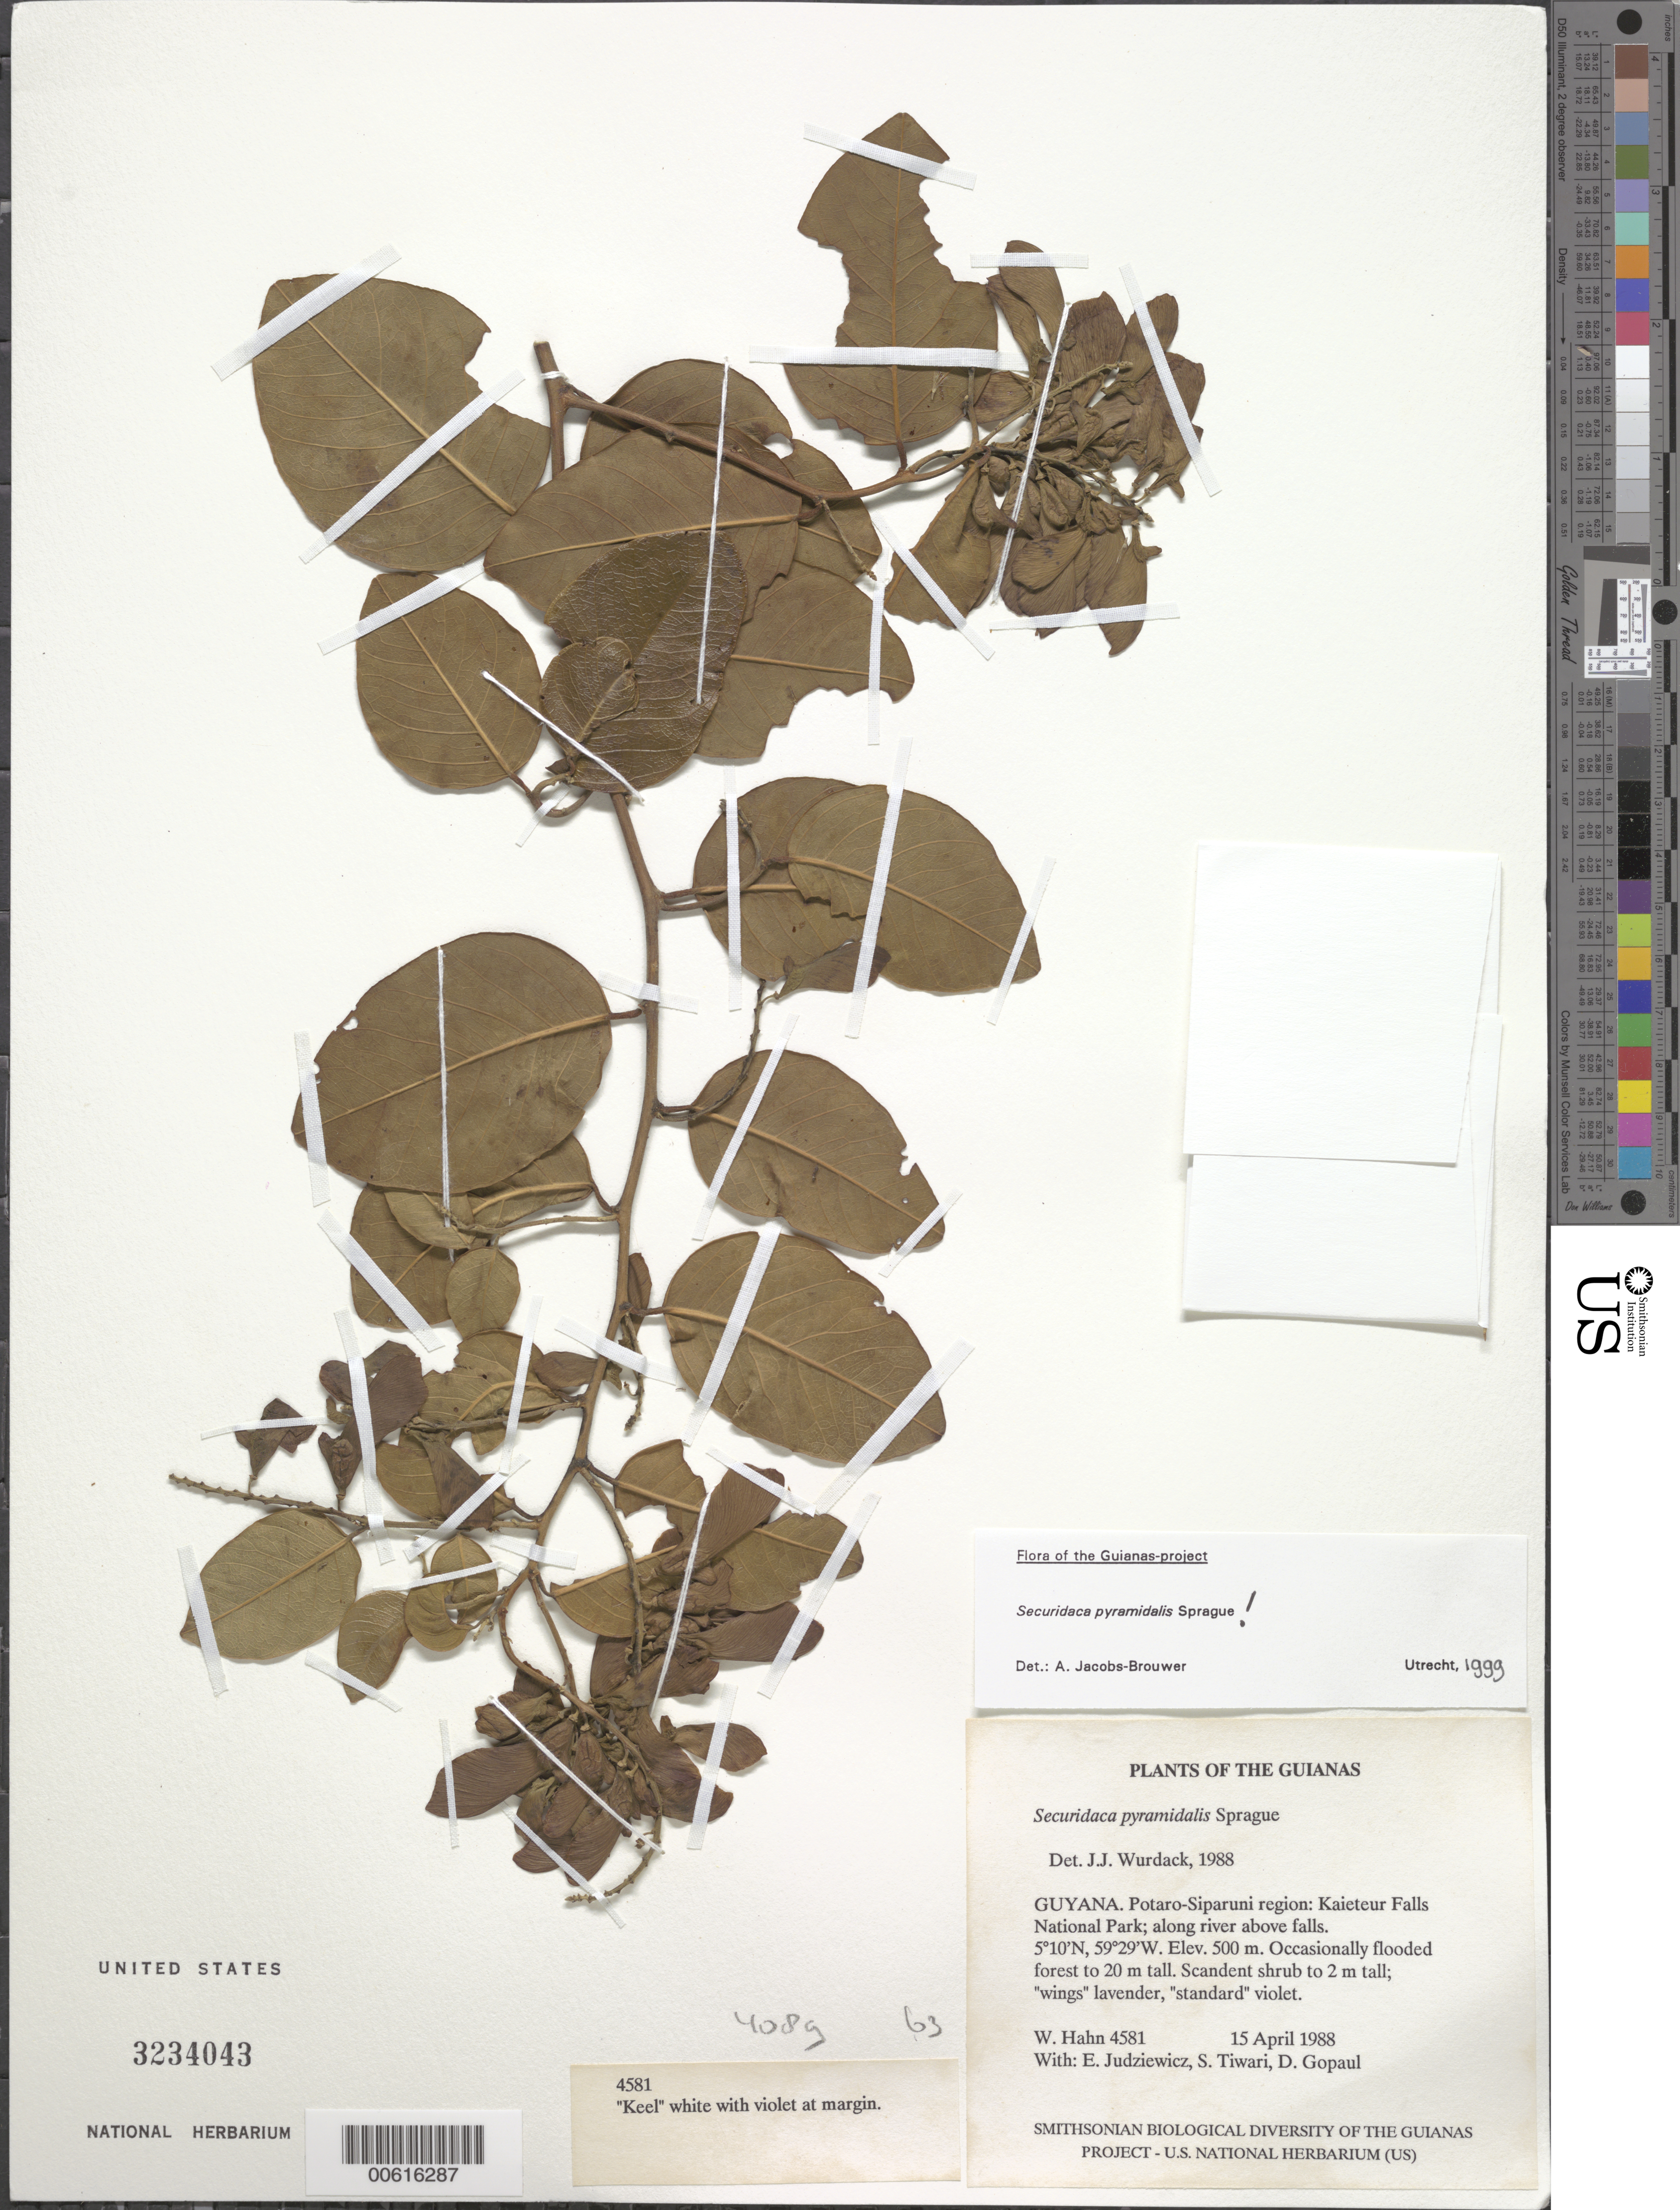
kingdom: Plantae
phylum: Tracheophyta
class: Magnoliopsida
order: Fabales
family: Polygalaceae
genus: Securidaca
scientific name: Securidaca pyramidalis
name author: Sprague ex Sandwith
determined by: Jacobs-Brouwer, A.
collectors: W. Hahn, E. J. Judziewicz, S. Tiwari & D. Gopaul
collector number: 4581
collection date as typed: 15 April 1988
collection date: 1988-04-15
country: Guyana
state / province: Potaro-Siparuni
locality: Kaieteur Falls National Park; along river above falls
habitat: Occasionally flooded forest to 20 m tall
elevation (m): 500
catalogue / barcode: US 3234043